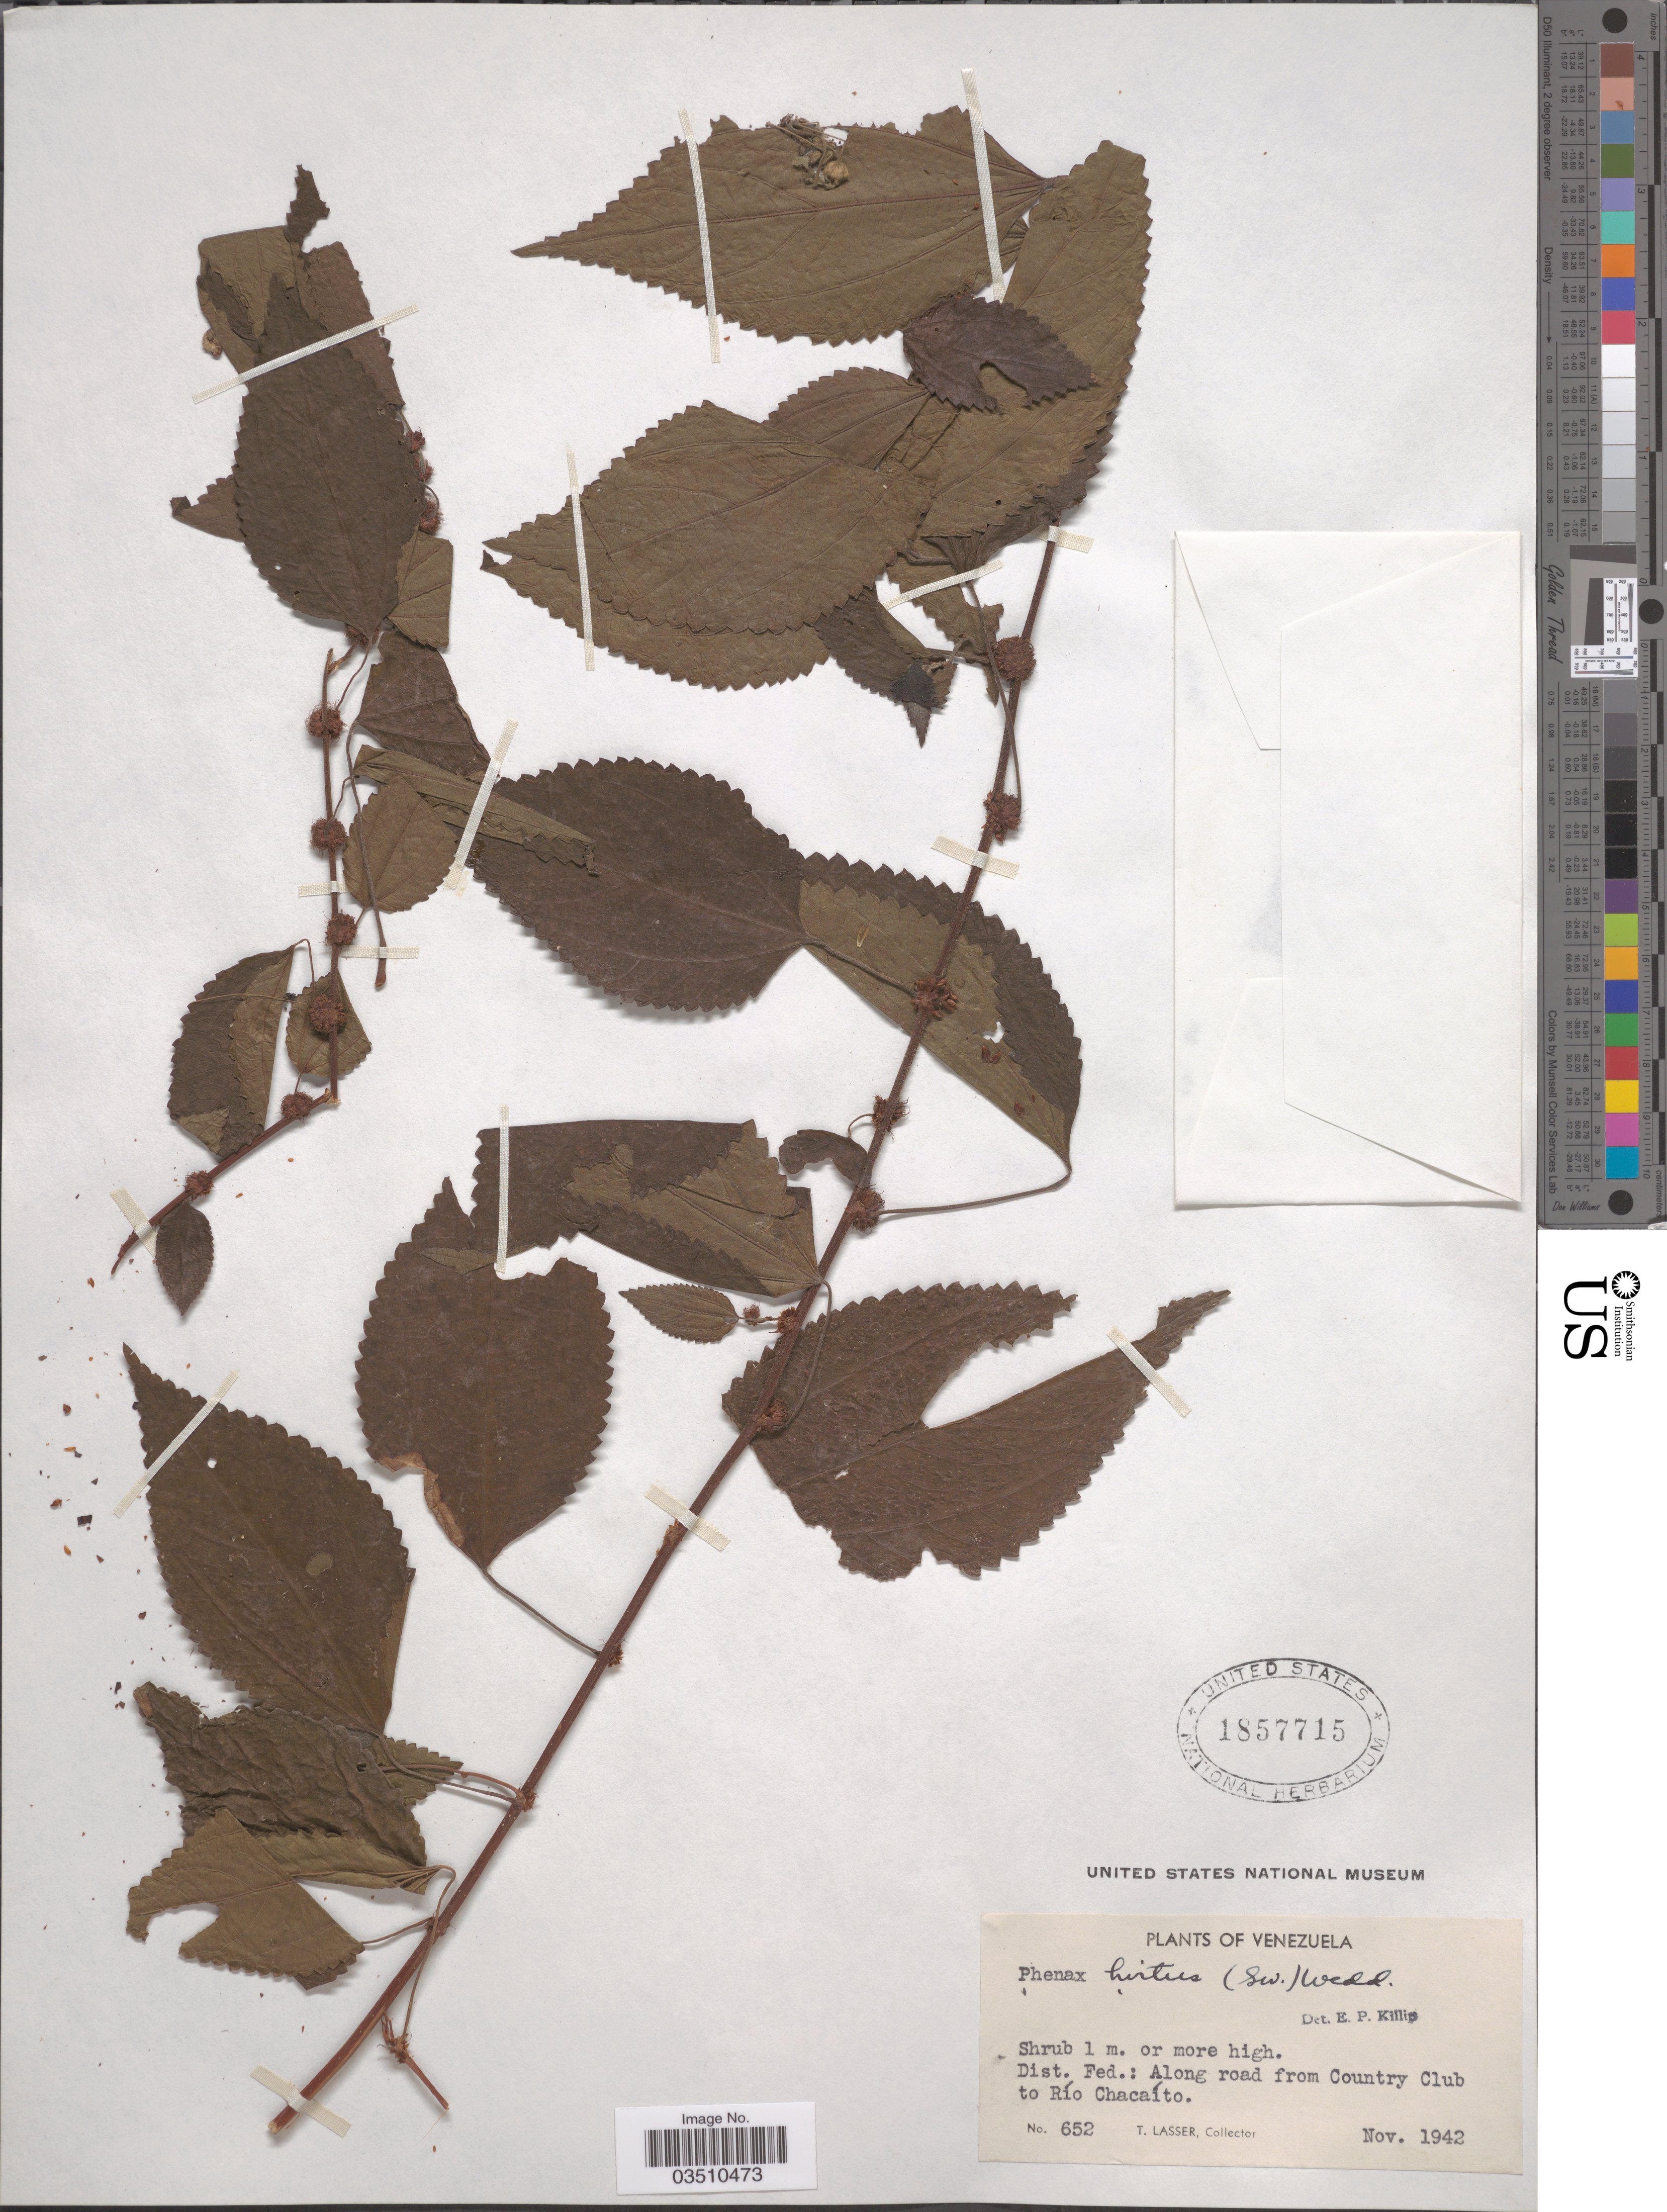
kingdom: Plantae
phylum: Tracheophyta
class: Magnoliopsida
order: Rosales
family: Urticaceae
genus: Phenax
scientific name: Phenax hirtus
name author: (Sw.) Wedd.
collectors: T. Lasser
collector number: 652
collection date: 1942-11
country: Venezuela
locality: Dist. Fed.: Along road from Country Club to Río Chacaíto.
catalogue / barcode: US 1857715